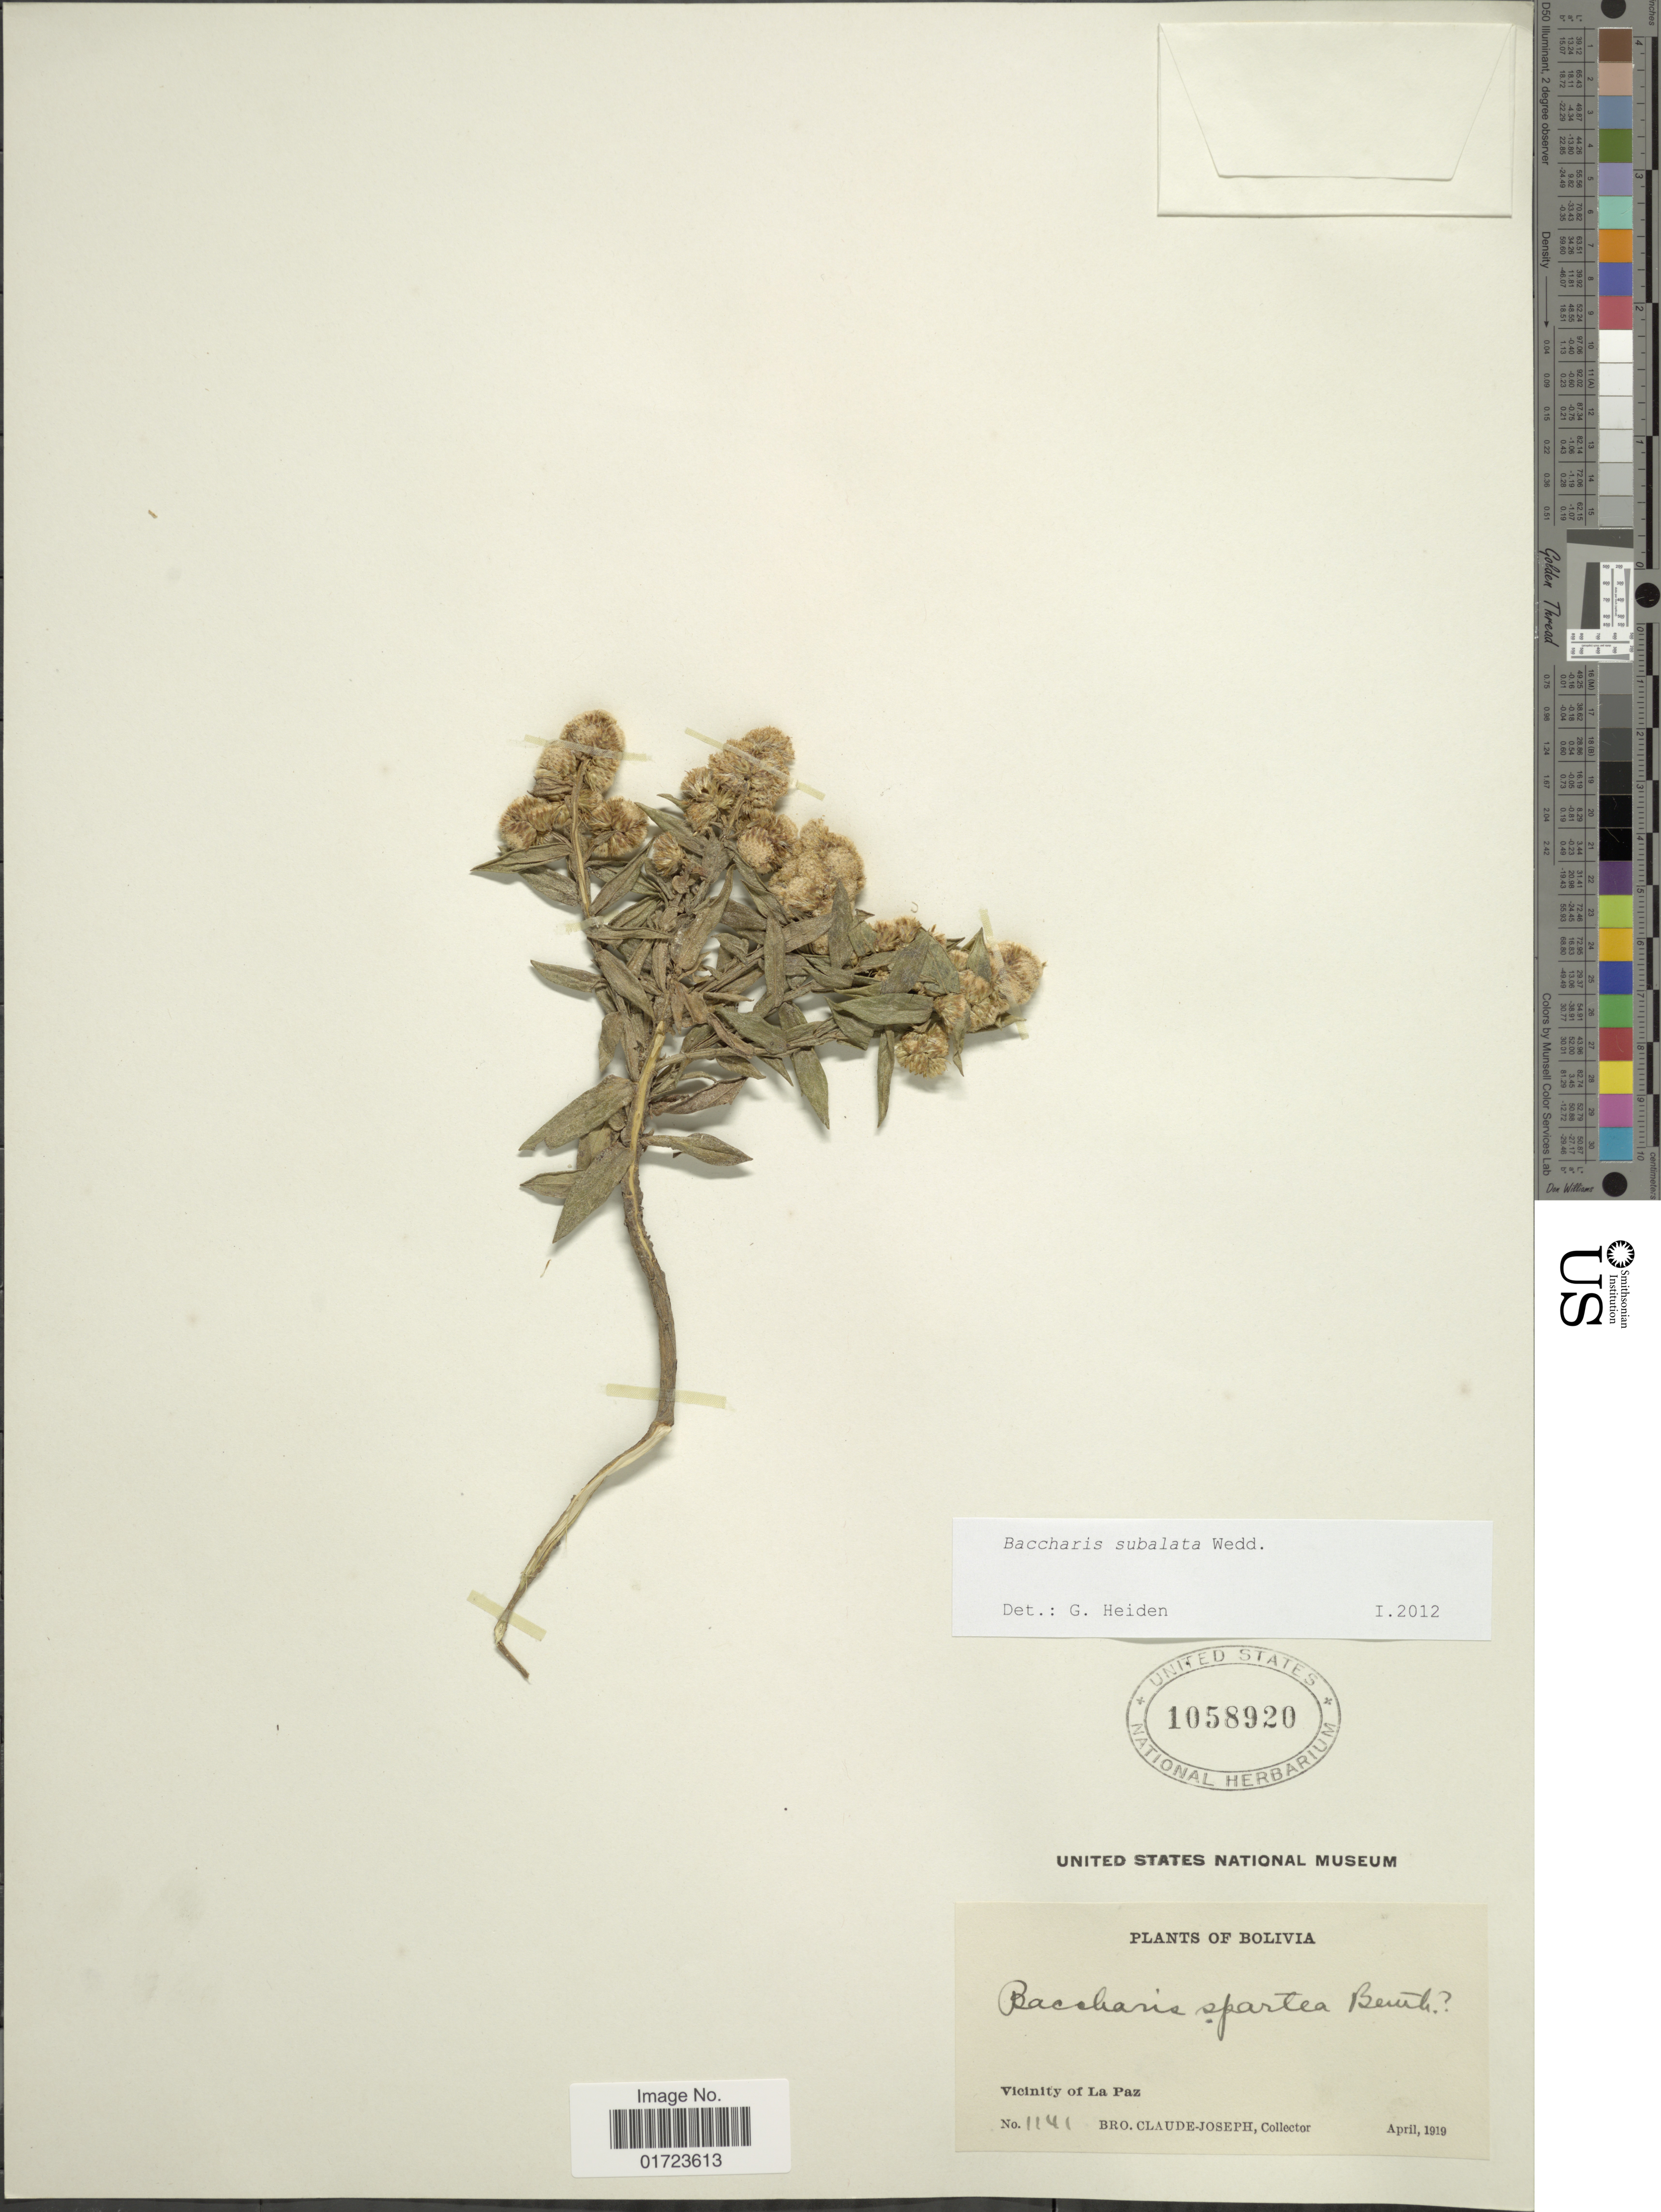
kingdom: Plantae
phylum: Tracheophyta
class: Magnoliopsida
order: Asterales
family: Asteraceae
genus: Baccharis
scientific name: Baccharis subalata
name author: Wedd.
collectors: Bro. Claude-Joseph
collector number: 1141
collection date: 1919-04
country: Bolivia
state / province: La Paz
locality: Vicinity of La Paz.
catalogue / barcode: US 1058920